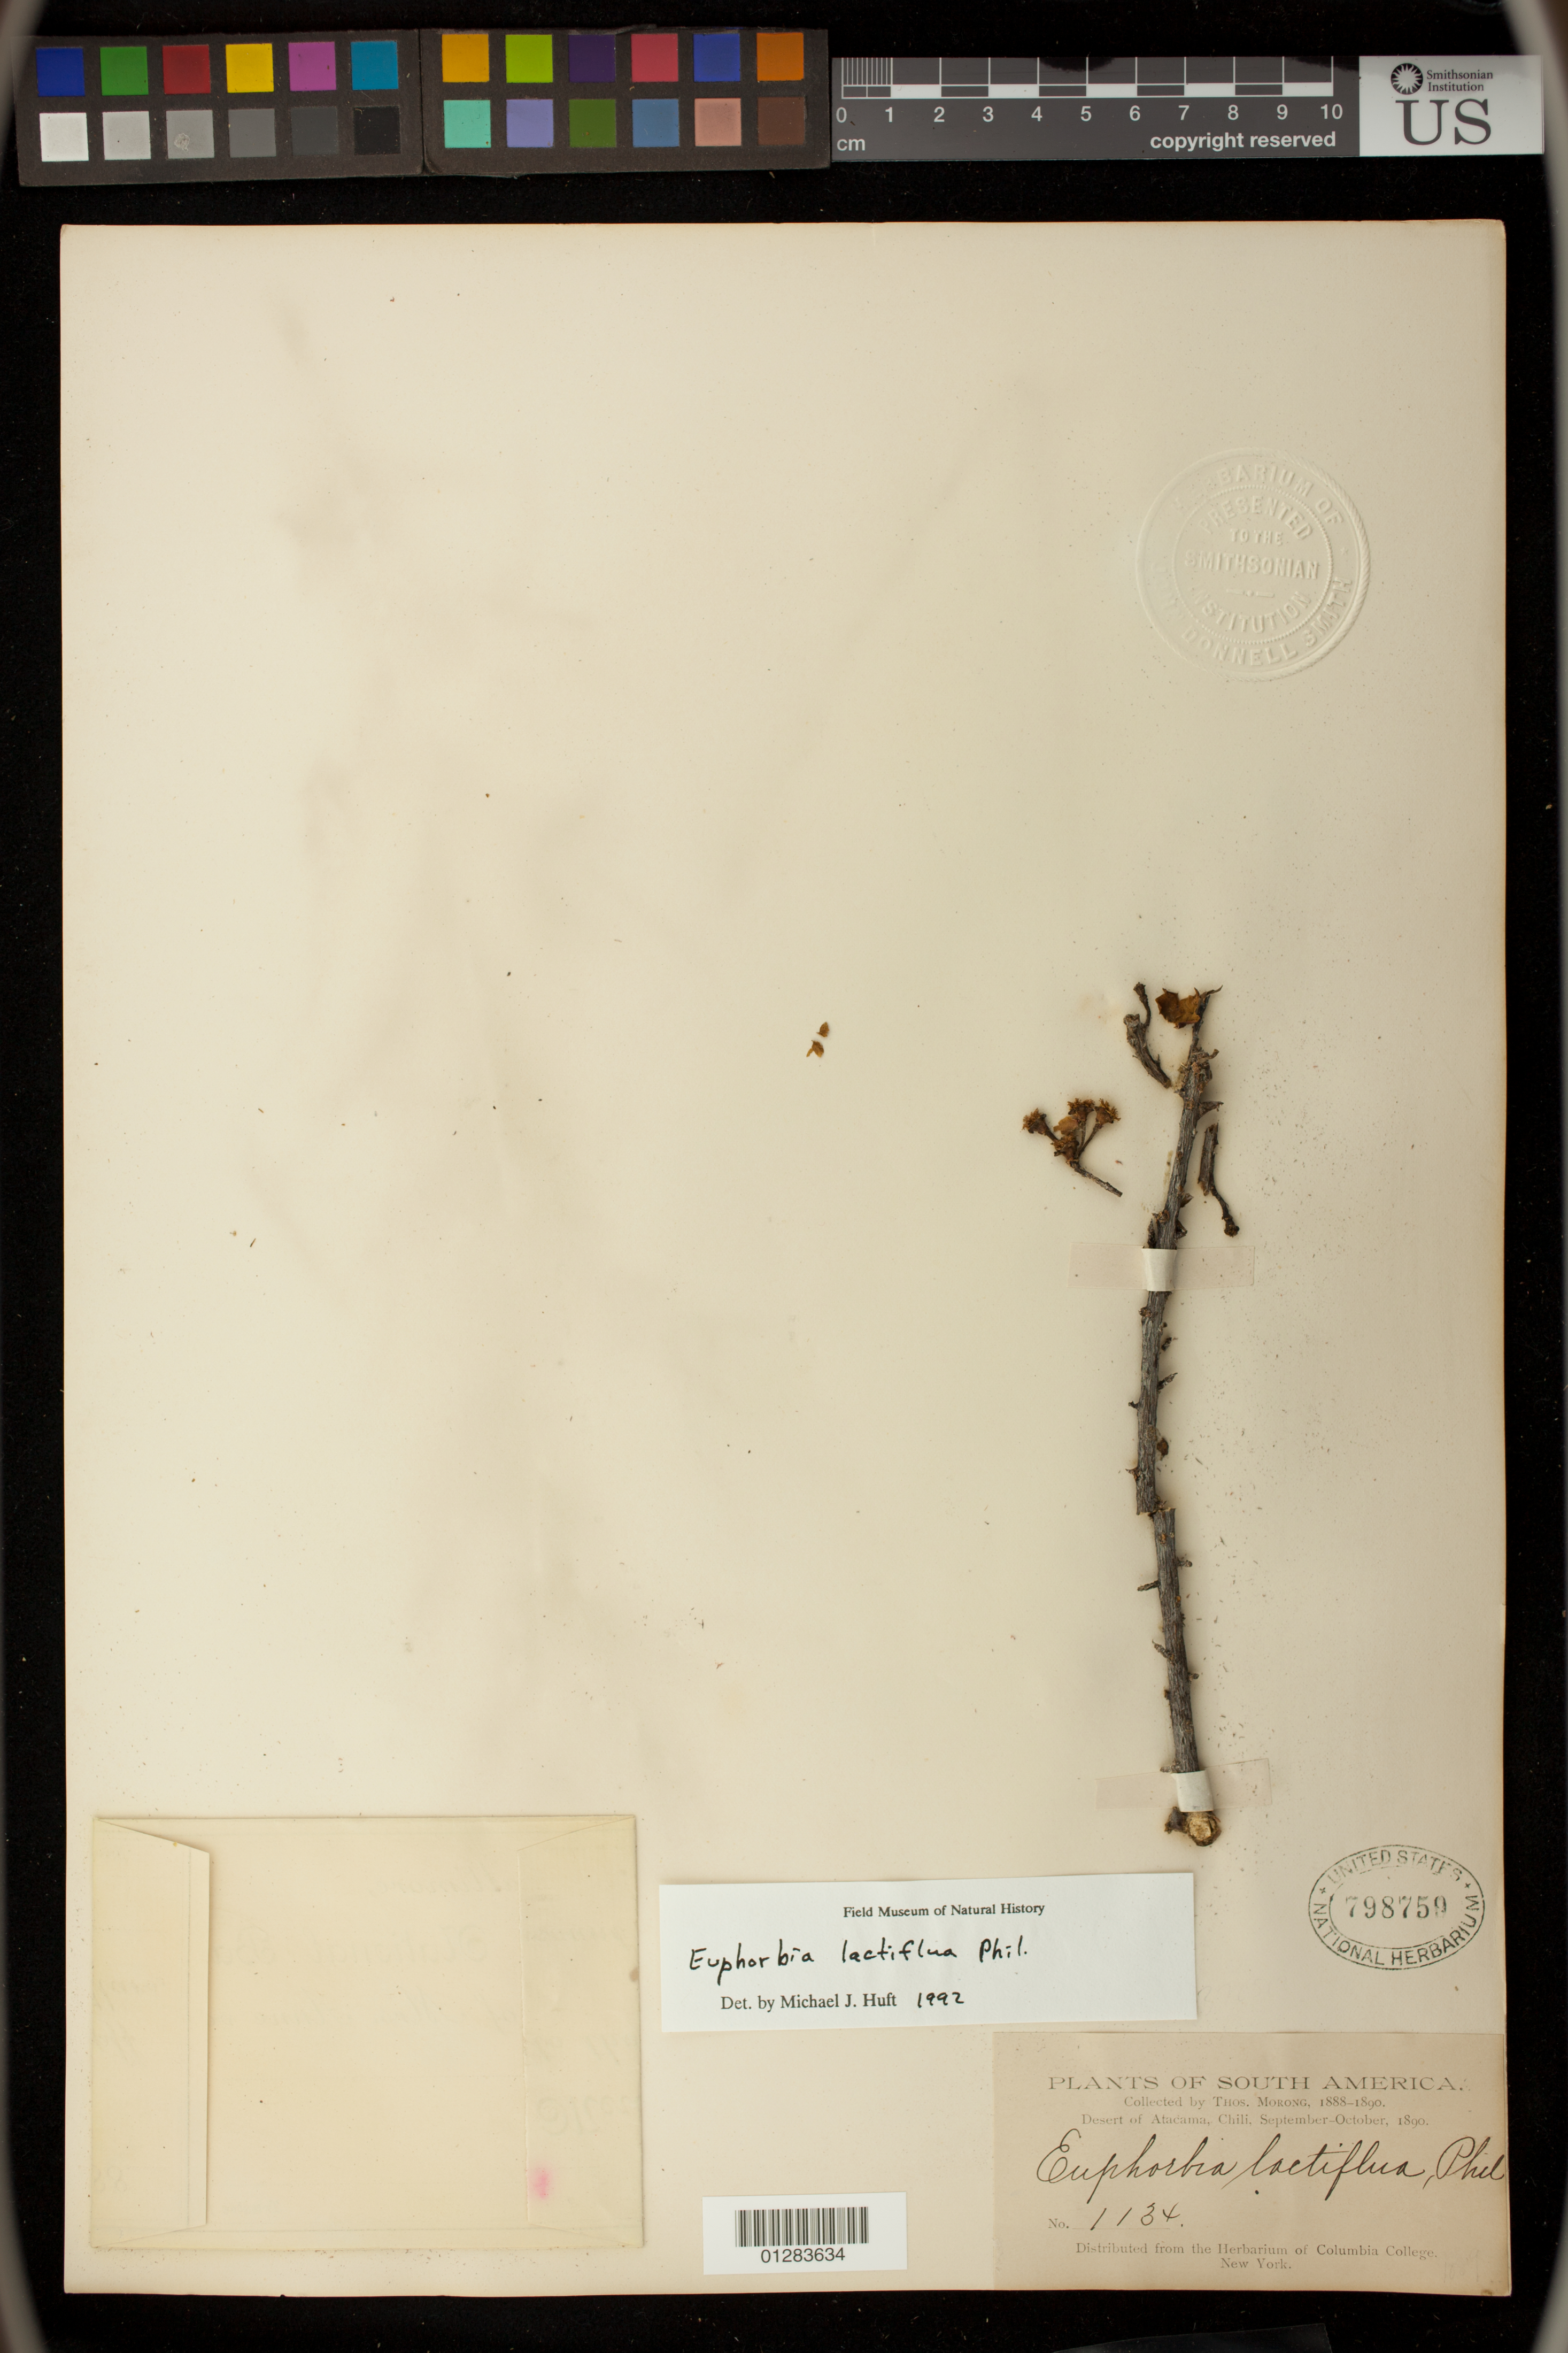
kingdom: Plantae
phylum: Tracheophyta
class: Magnoliopsida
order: Malpighiales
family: Euphorbiaceae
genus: Euphorbia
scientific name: Euphorbia lactiflua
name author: Phil.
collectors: ex herb. T. Morong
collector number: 1134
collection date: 1890-09/1890-10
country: Chile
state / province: Atacama (III)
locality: Desert of Atacama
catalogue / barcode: US 798759